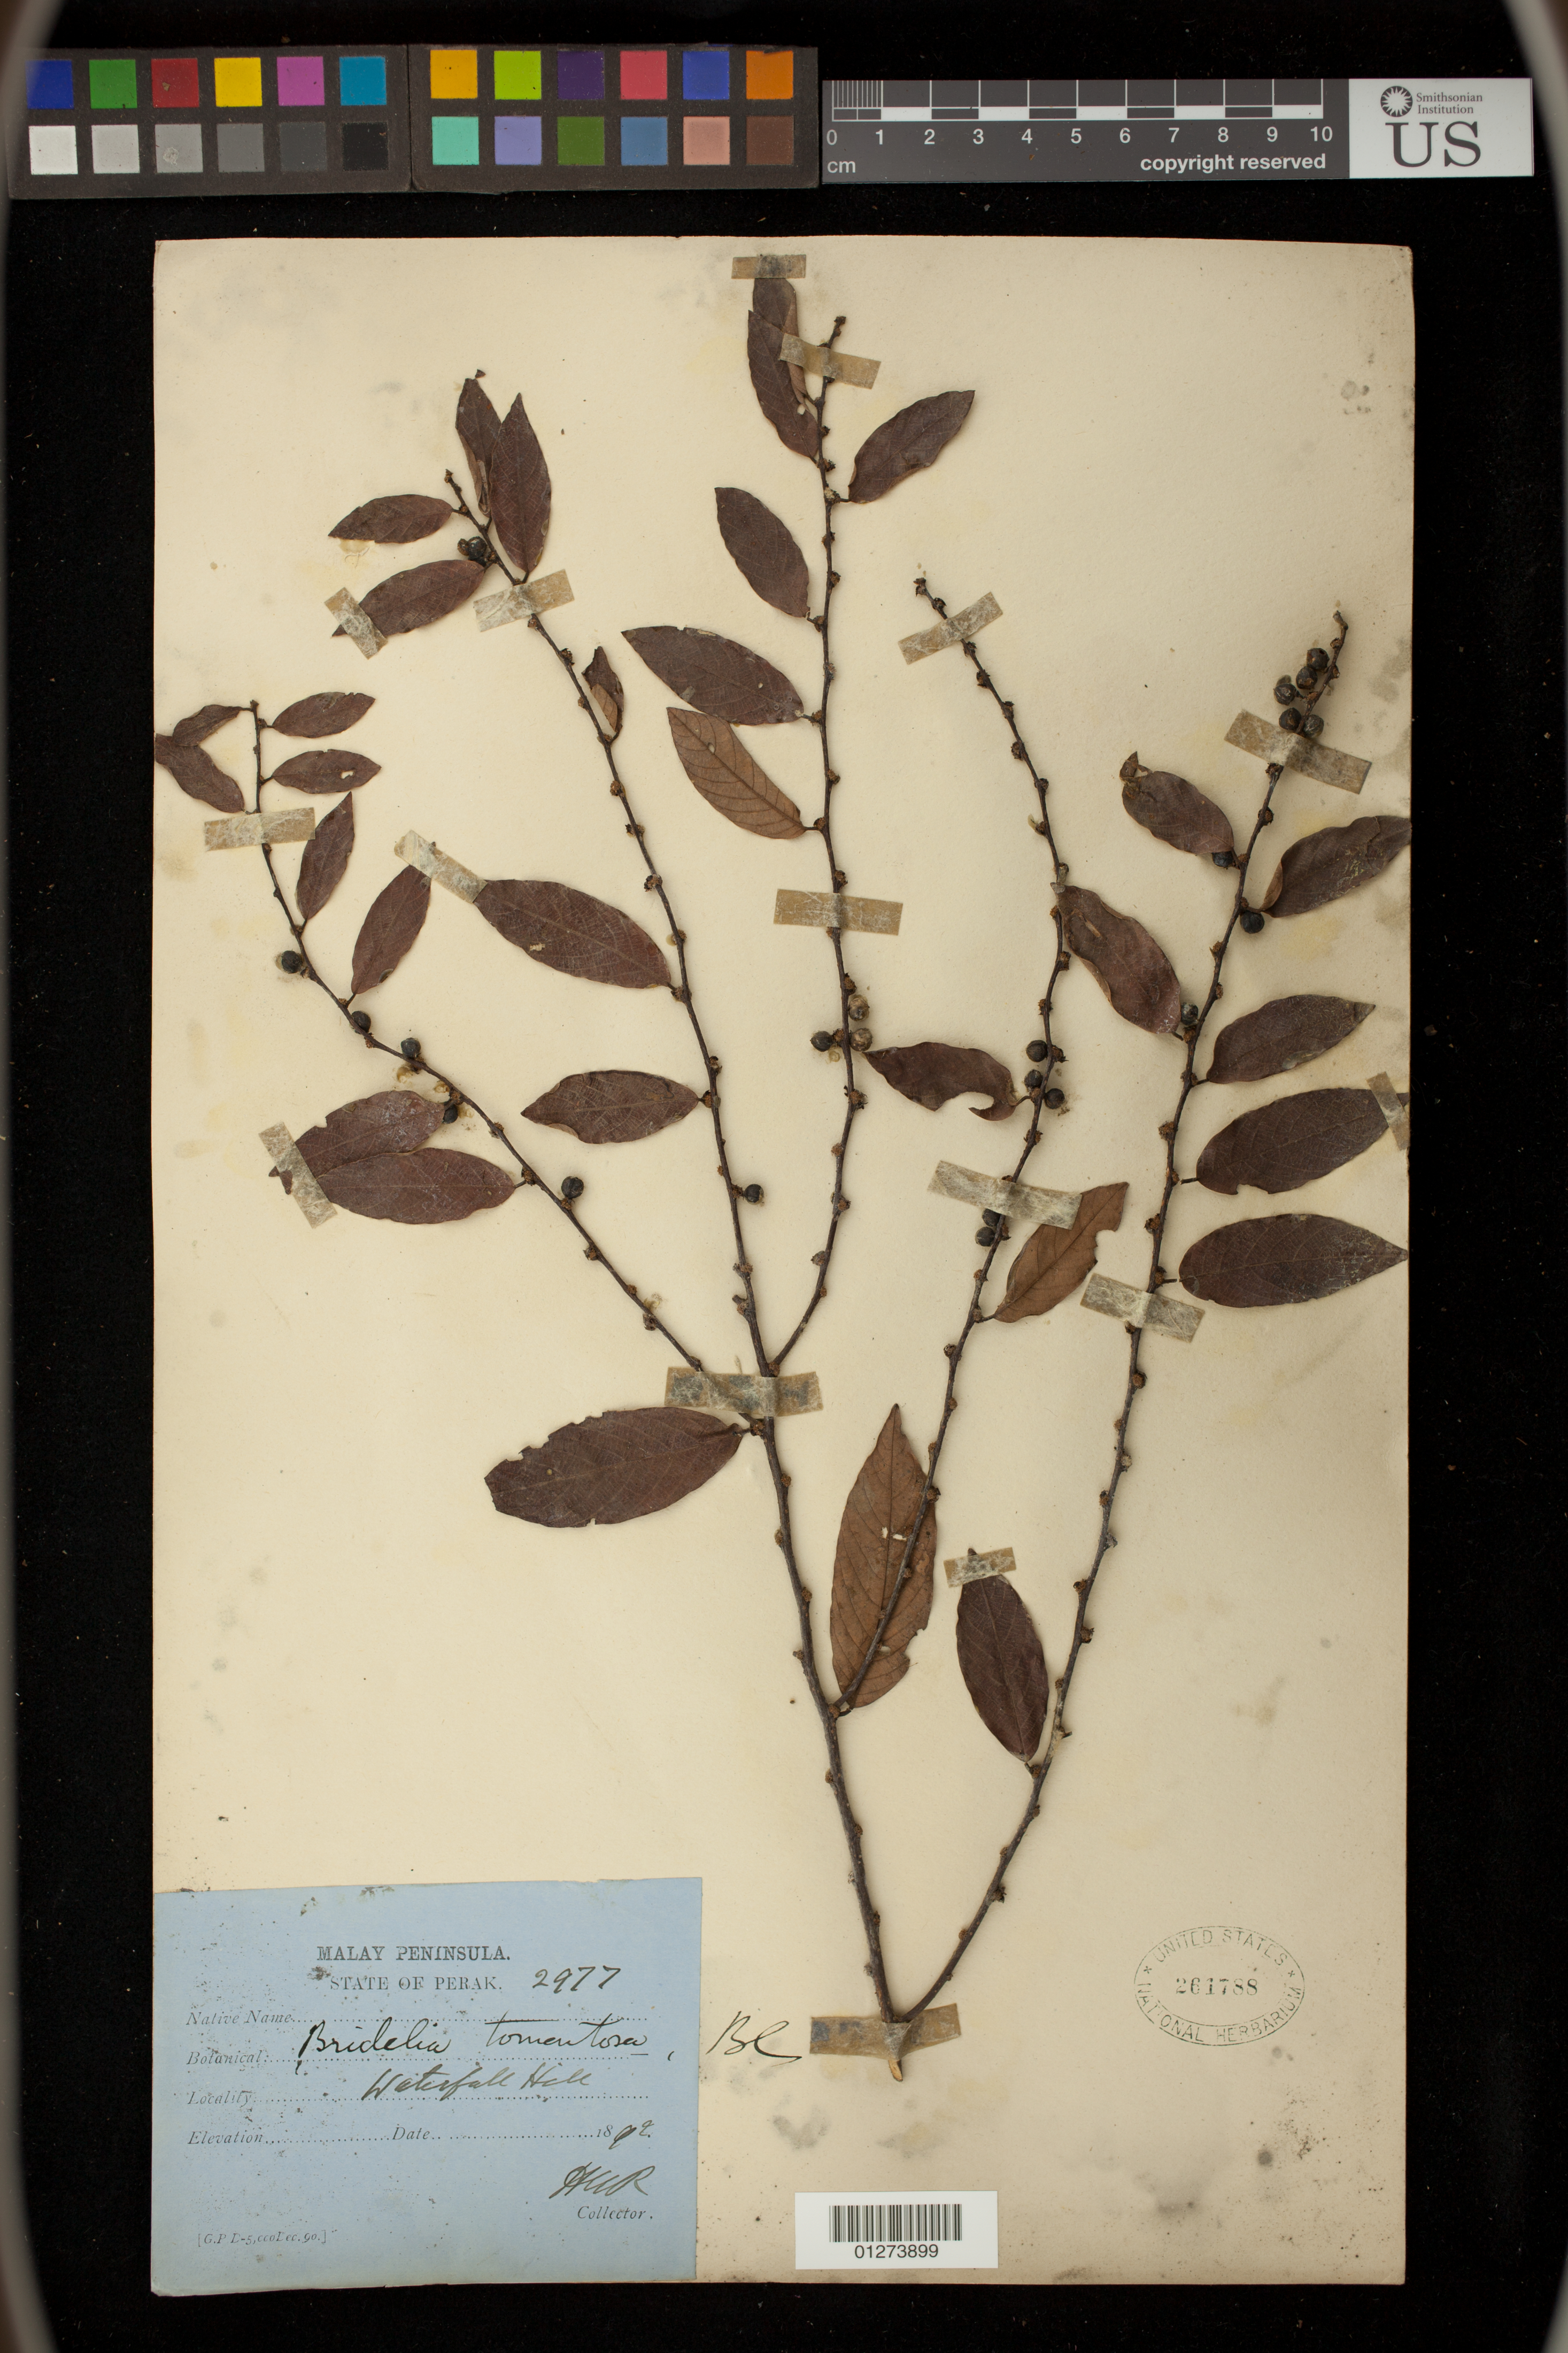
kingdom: Plantae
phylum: Tracheophyta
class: Magnoliopsida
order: Malpighiales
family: Phyllanthaceae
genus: Bridelia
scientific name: Bridelia tomentosa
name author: Blume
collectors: H. R.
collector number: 2977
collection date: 1892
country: Malaysia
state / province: Perak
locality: Waterfall Hill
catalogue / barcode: US 261788